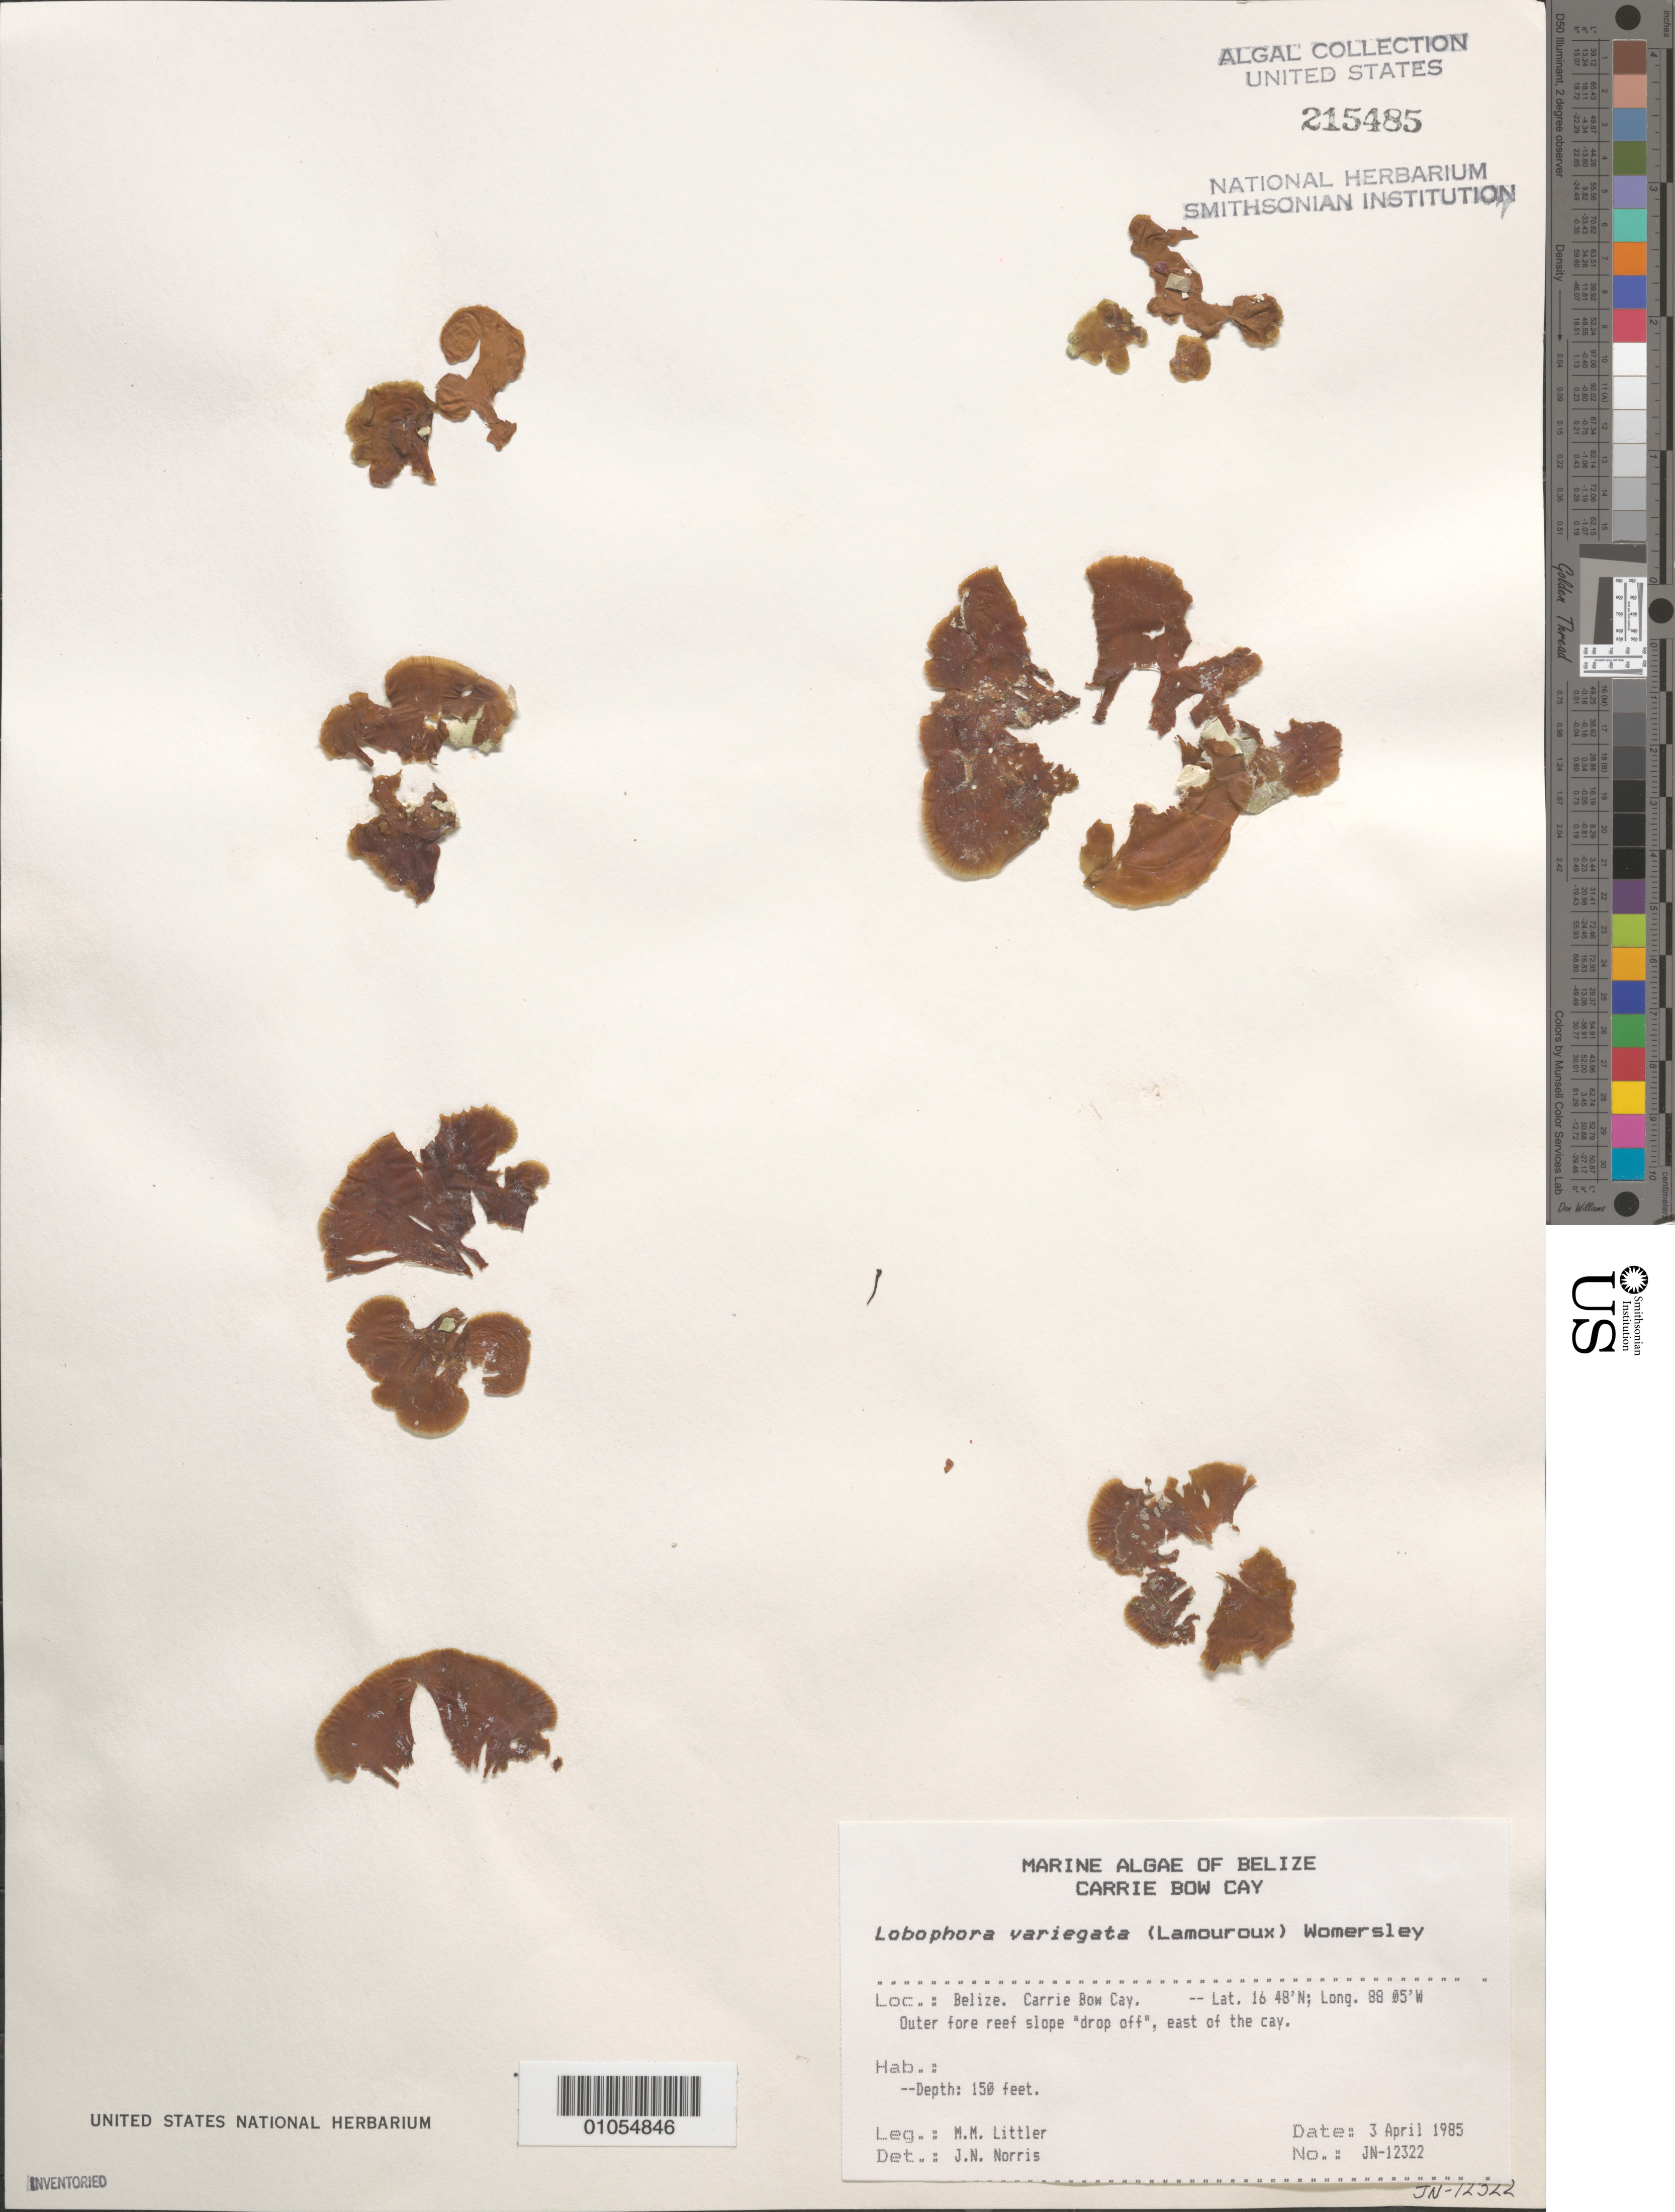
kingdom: Chromista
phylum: Ochrophyta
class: Phaeophyceae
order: Dictyotales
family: Dictyotaceae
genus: Lobophora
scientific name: Lobophora variegata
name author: (J.V.Lamouroux) Womersley & E.C. Oliveira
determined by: Norris, James N.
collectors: M. M. Littler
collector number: JN-12322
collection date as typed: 03 Apr 1985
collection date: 1985-04-03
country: Belize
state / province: Stann Creek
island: Carrie Bow Cay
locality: Outer fore reef slope "drop off", east of Carrie Bow Cay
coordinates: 16 48'N, 88 05'W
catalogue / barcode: US 215485